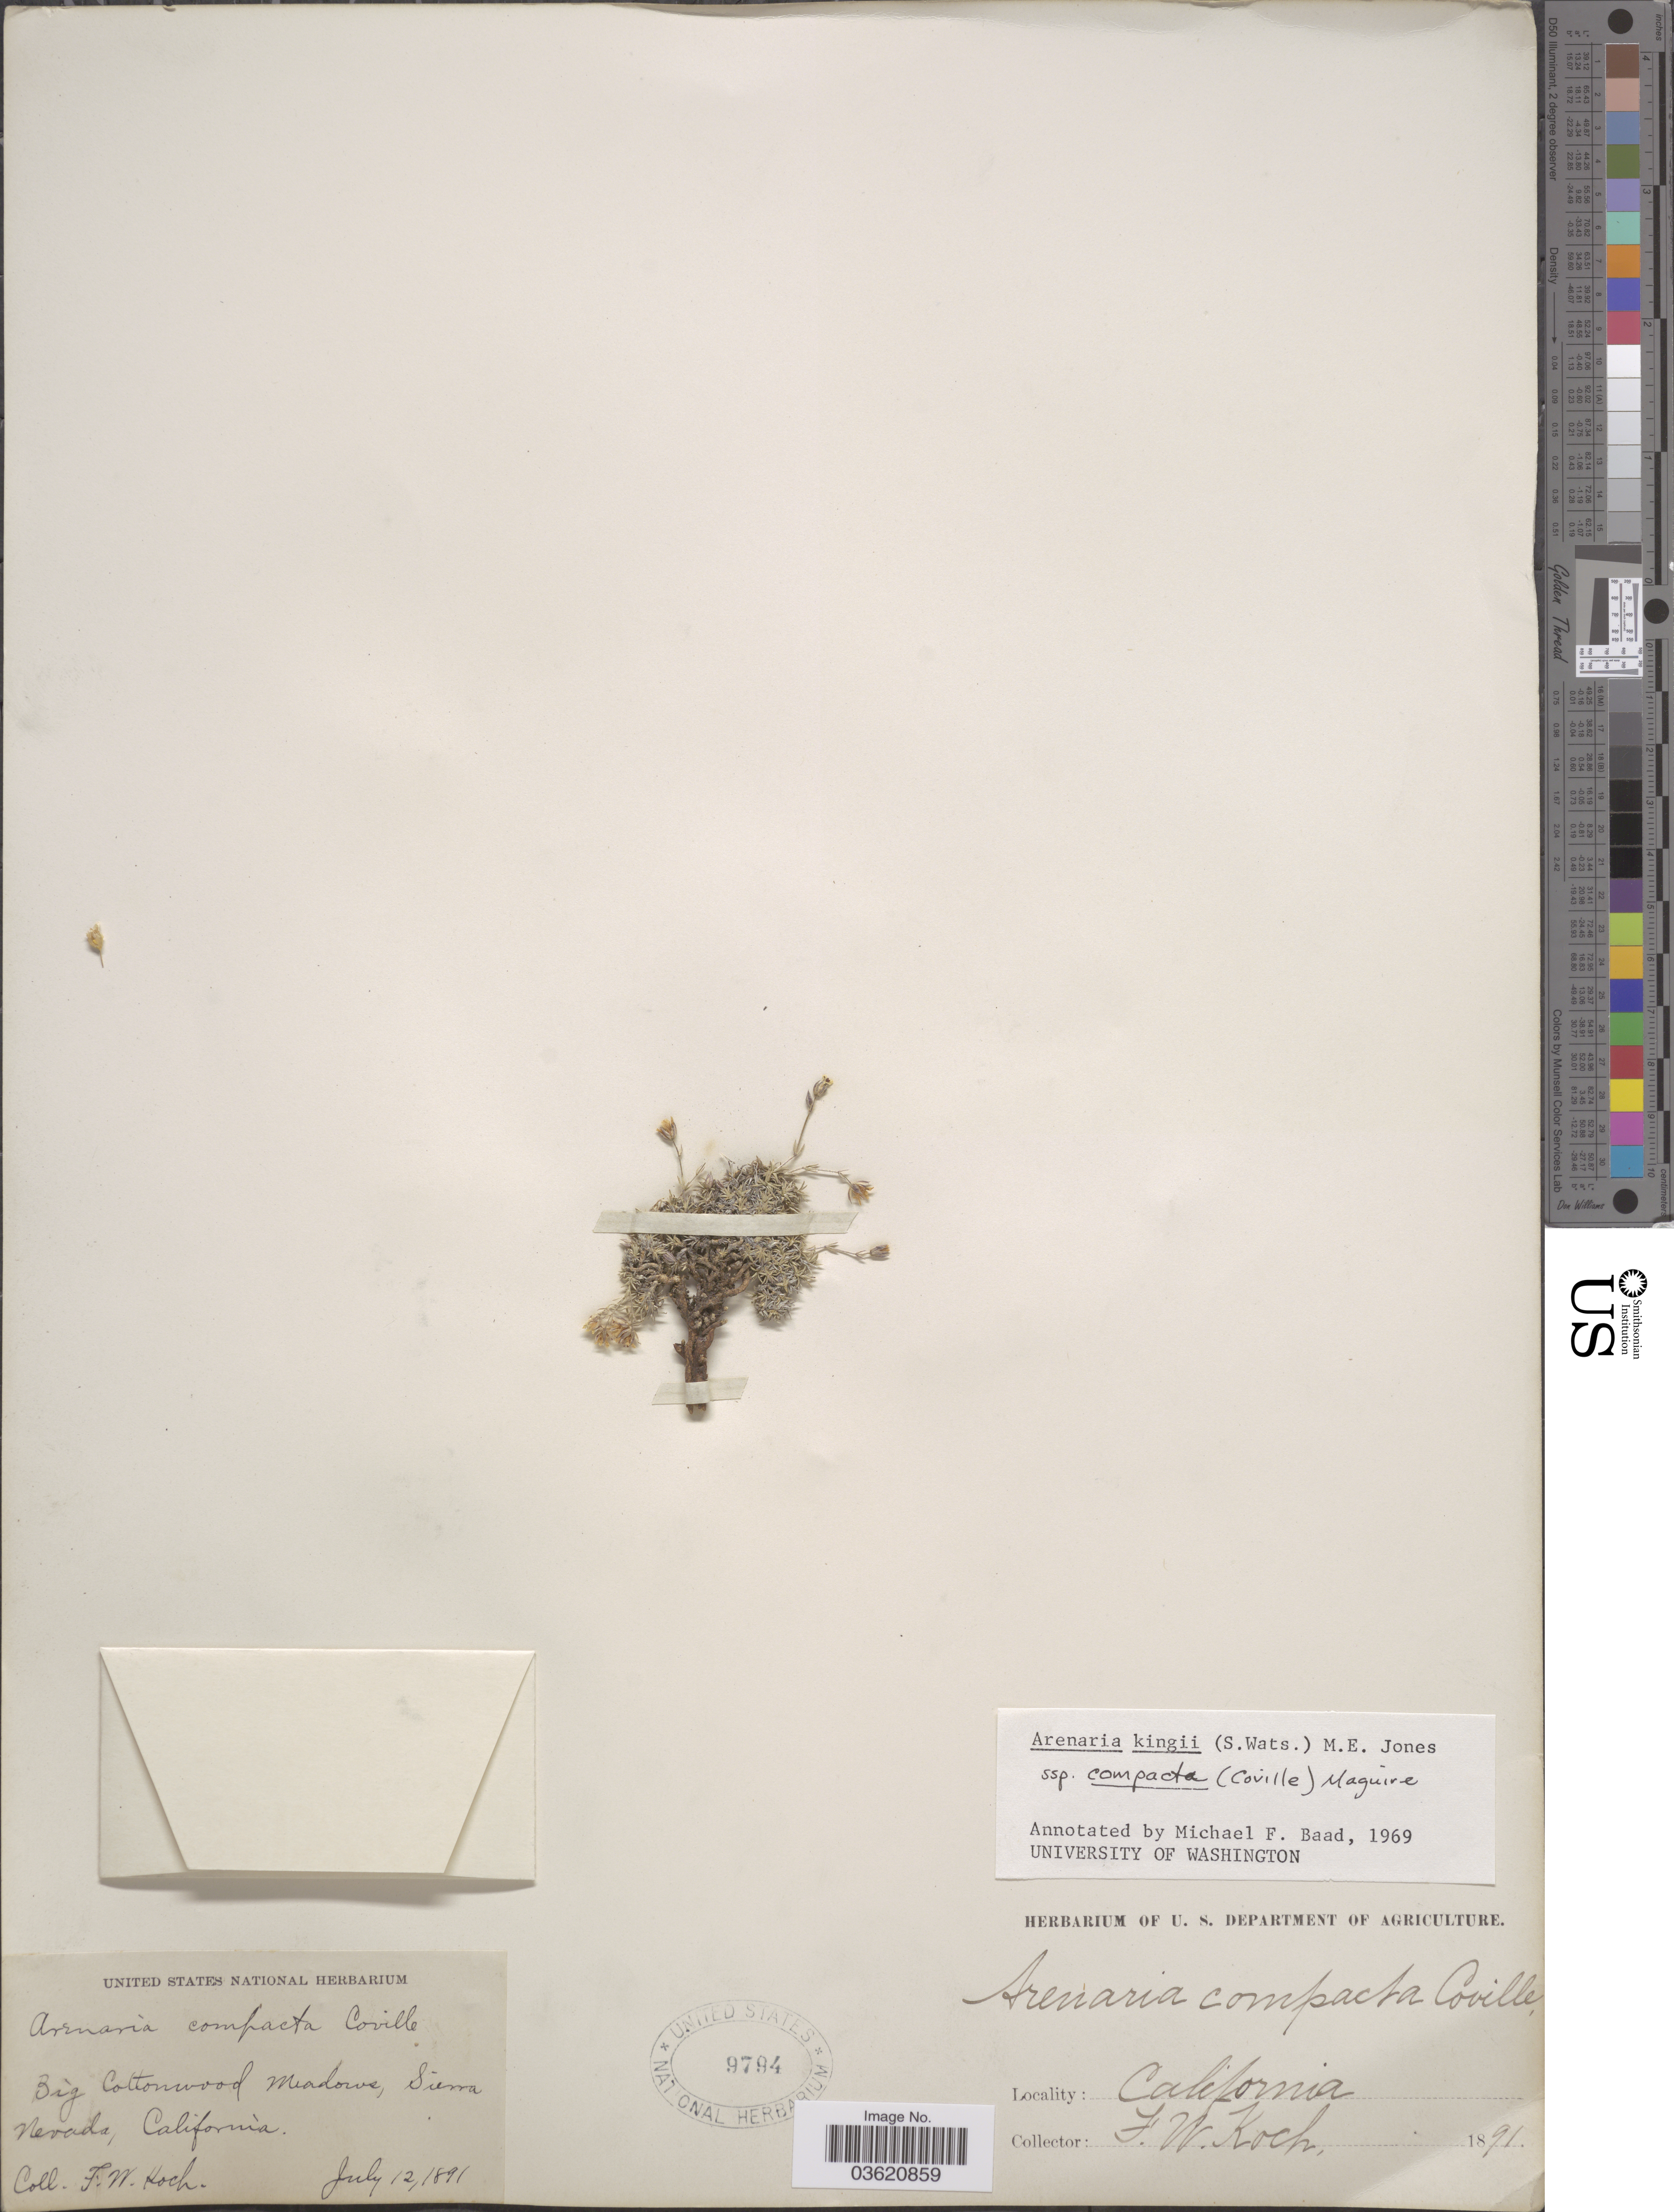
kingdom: Plantae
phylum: Tracheophyta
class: Magnoliopsida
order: Caryophyllales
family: Caryophyllaceae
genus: Eremogone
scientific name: Eremogone kingii var. compacta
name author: (Coville) N.H. Holmgren & P.K. Holmgren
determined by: U.S. National Herbarium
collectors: F. W. Koch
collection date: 1891-07-12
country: United States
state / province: California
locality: Big Cottonwood Meadows, Sierra Nevada.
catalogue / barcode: US 9794